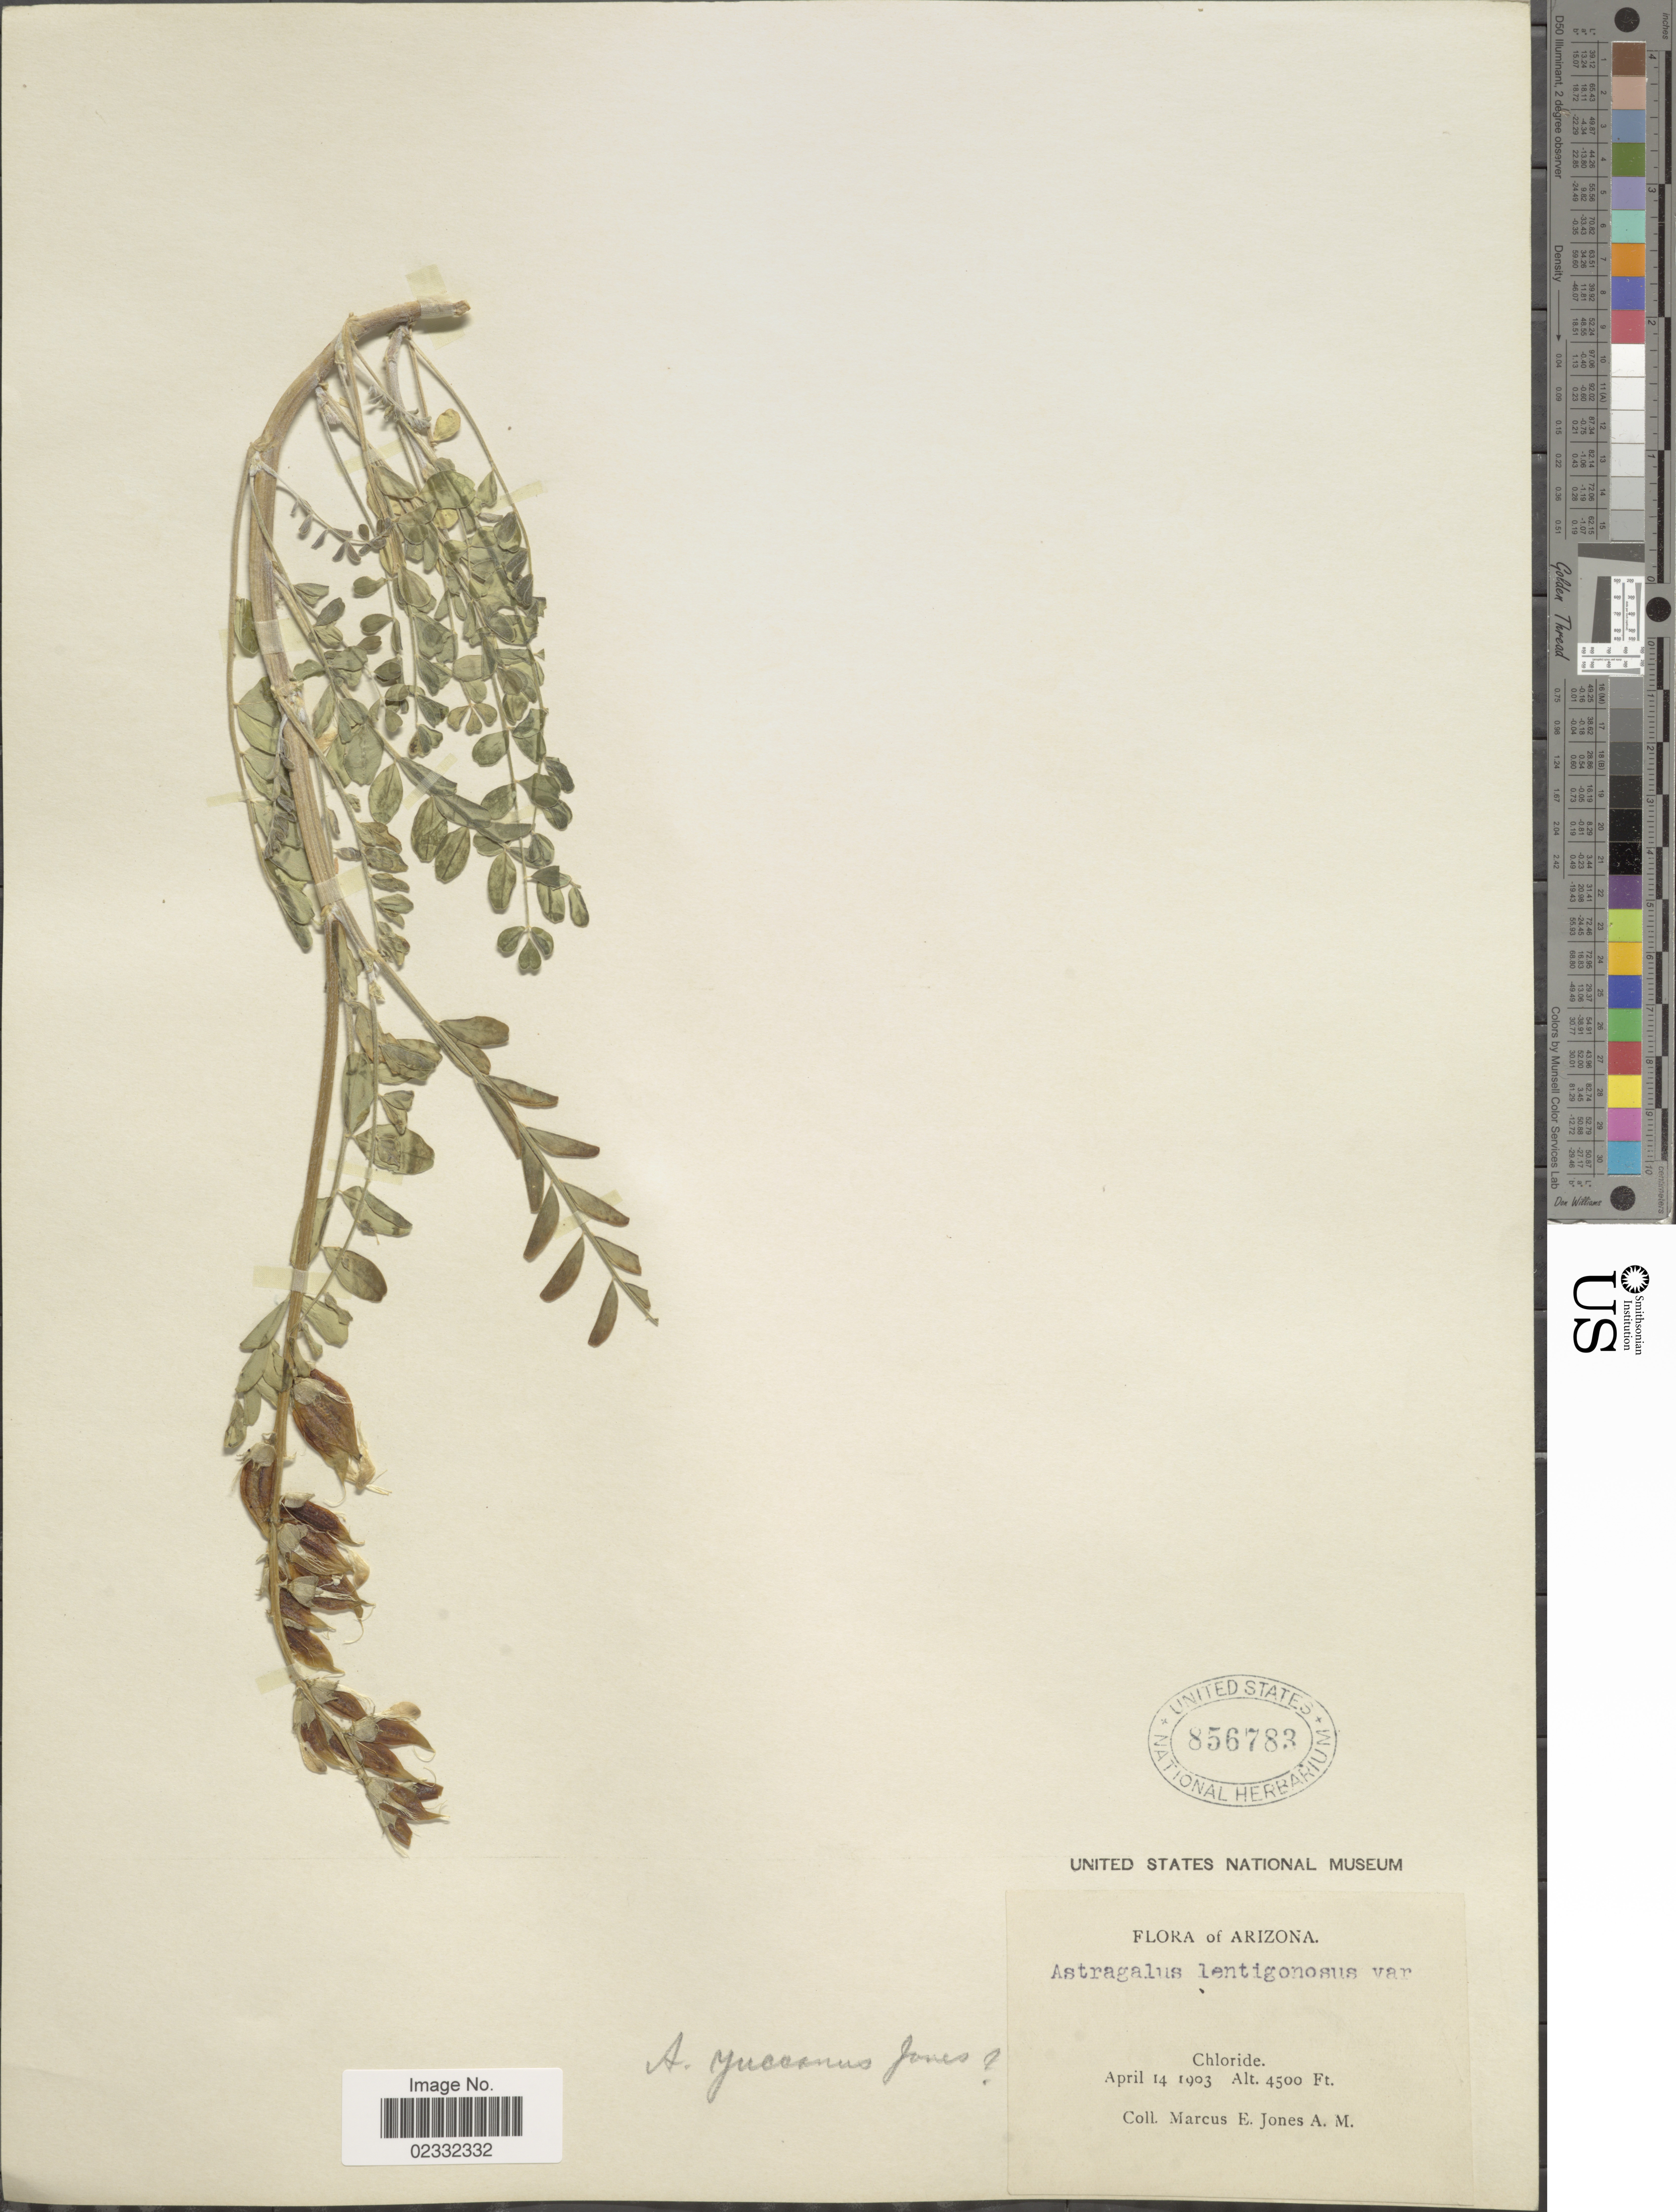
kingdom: Plantae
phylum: Tracheophyta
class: Magnoliopsida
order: Fabales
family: Fabaceae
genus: Astragalus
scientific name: Astragalus lentiginosus var. yuccanus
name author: M.E. Jones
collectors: M. E. Jones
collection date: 1903-04-14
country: United States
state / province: Arizona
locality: Arizona, Chloride.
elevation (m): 1372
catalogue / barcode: US 856783